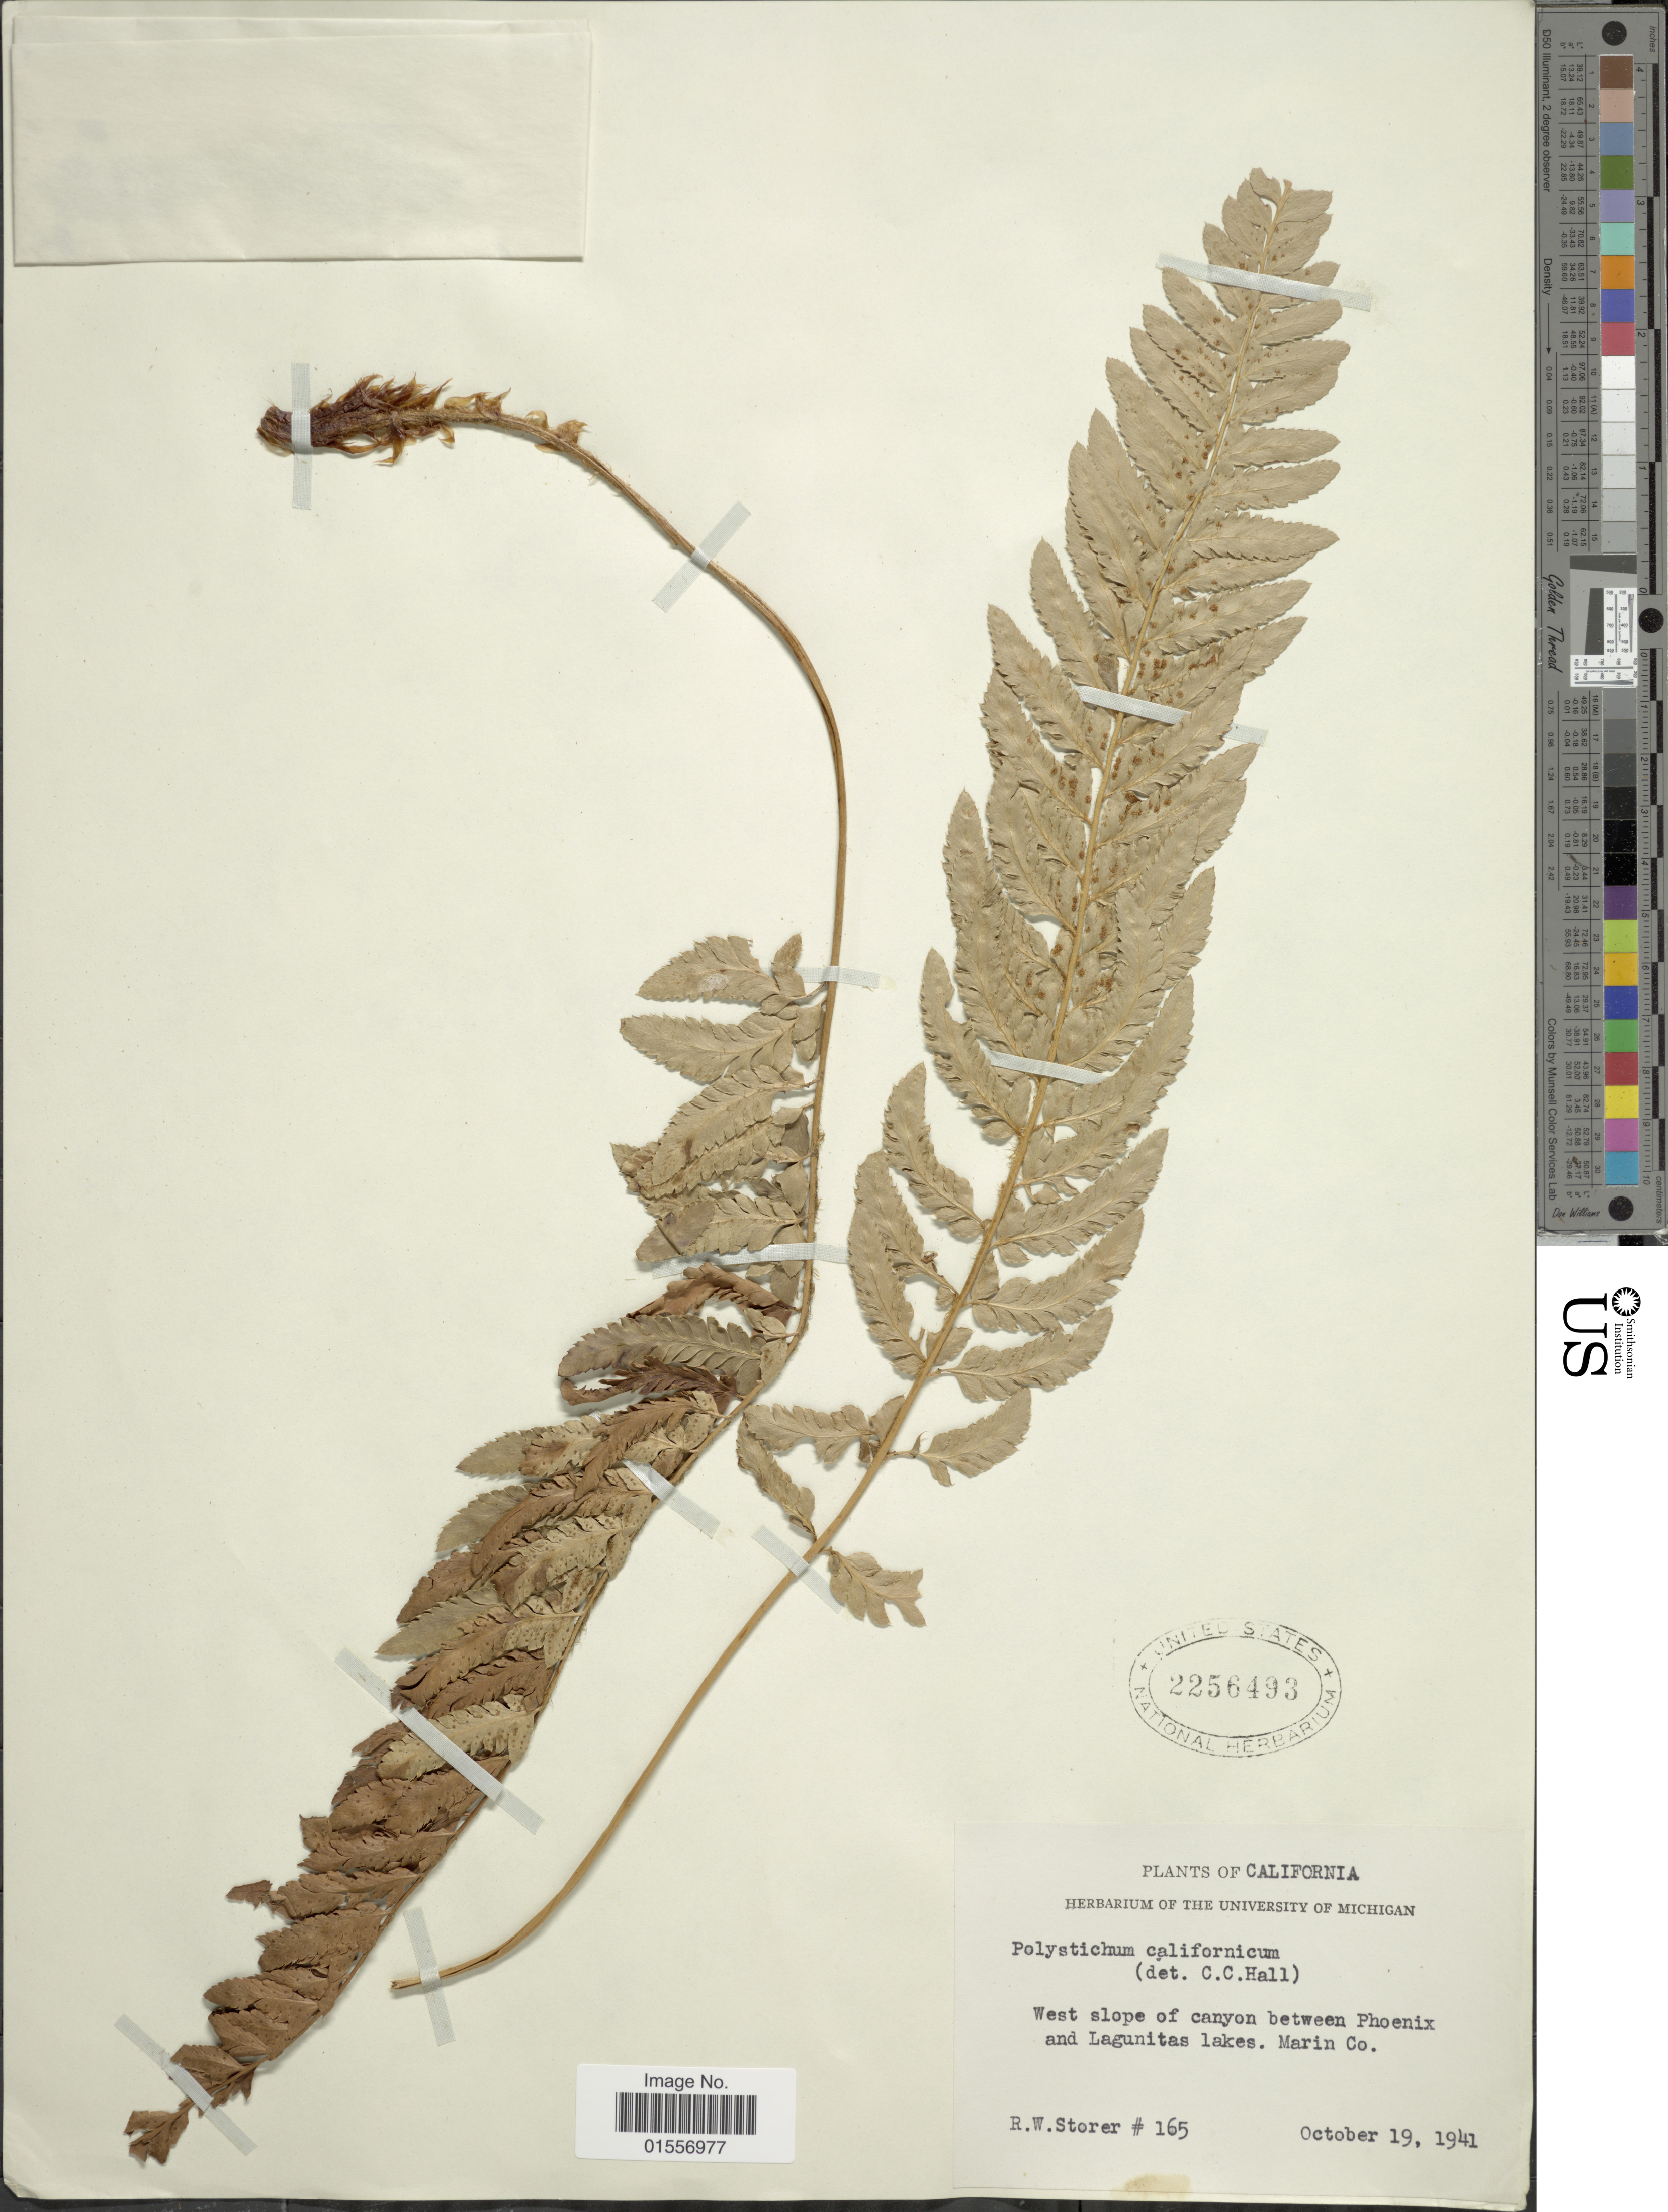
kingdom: Plantae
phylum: Tracheophyta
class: Polypodiopsida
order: Polypodiales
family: Dryopteridaceae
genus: Polystichum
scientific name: Polystichum californicum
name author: (D.C. Eaton) Diels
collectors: R. Storer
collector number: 165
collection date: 1941-10-19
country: United States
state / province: California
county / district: Marin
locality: West slope of canyon between Phoenix, and Legunitas lakes, Marin Co.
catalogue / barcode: US 2256493